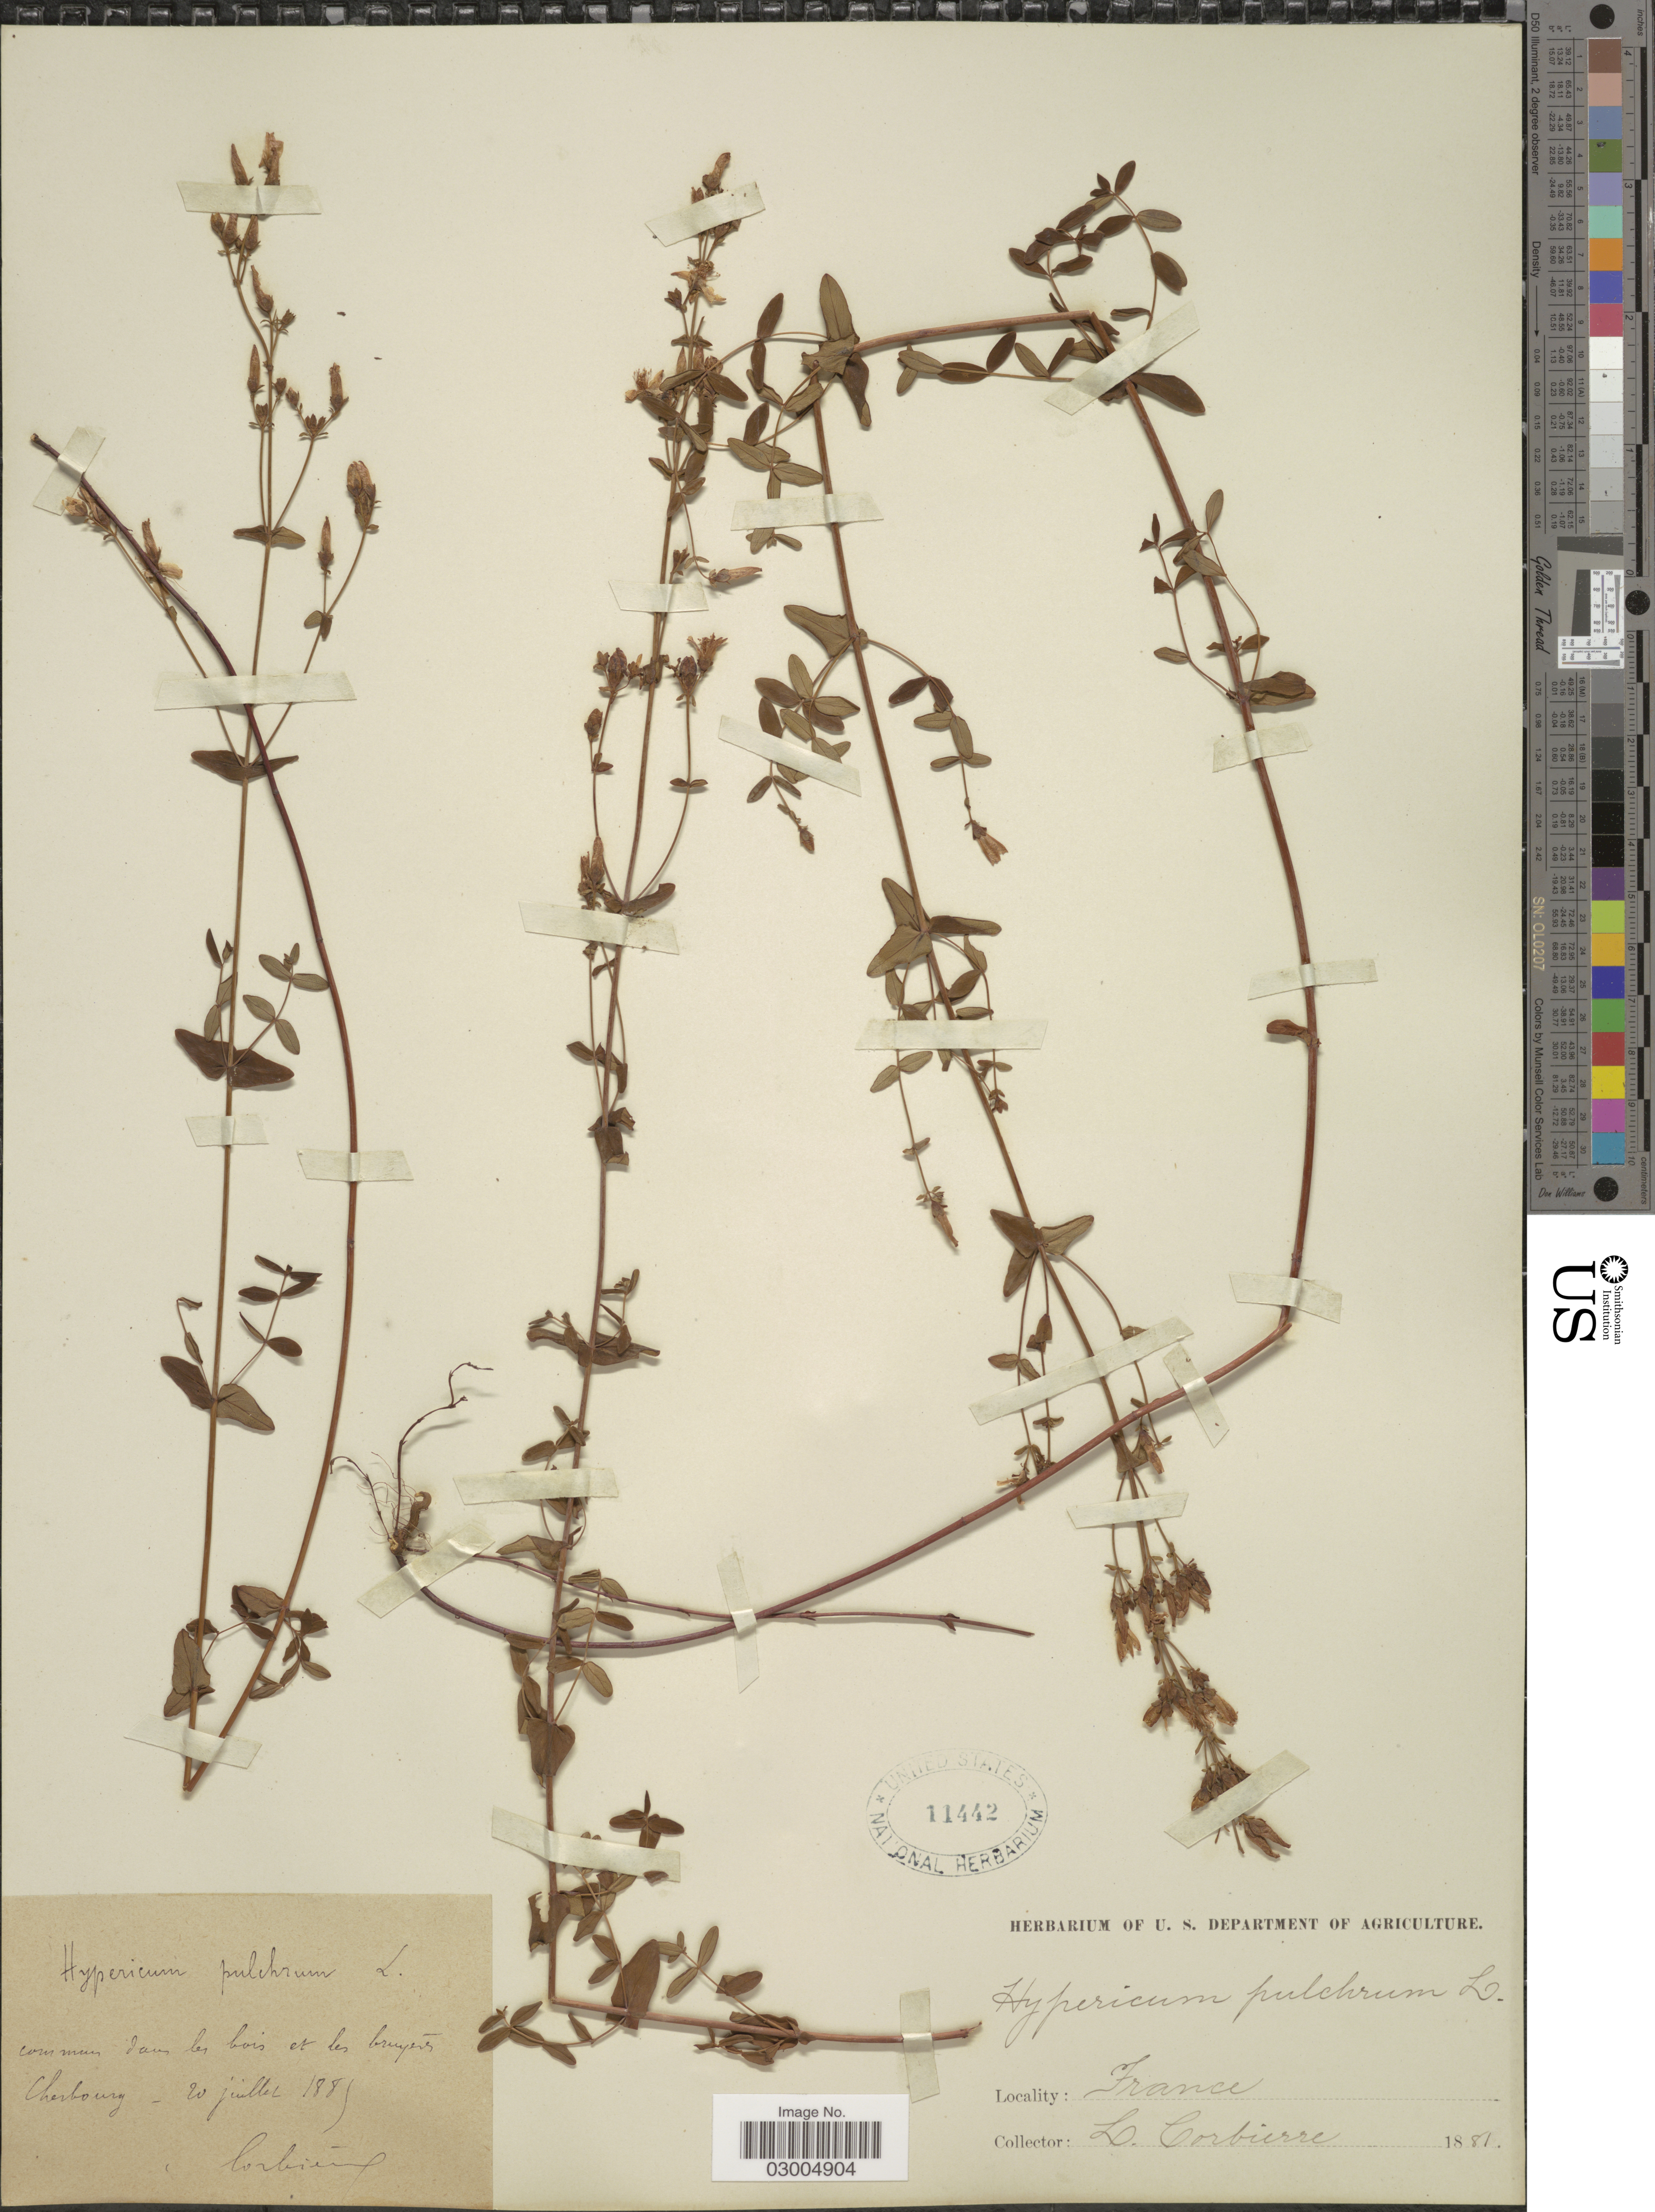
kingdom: Plantae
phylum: Tracheophyta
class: Magnoliopsida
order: Malpighiales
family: Hypericaceae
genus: Hypericum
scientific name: Hypericum pulchrum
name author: L.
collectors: L. Corbière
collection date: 1885-07-20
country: France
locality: San les bois et les bruyers Cherboury. [interpreted]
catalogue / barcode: US 11442